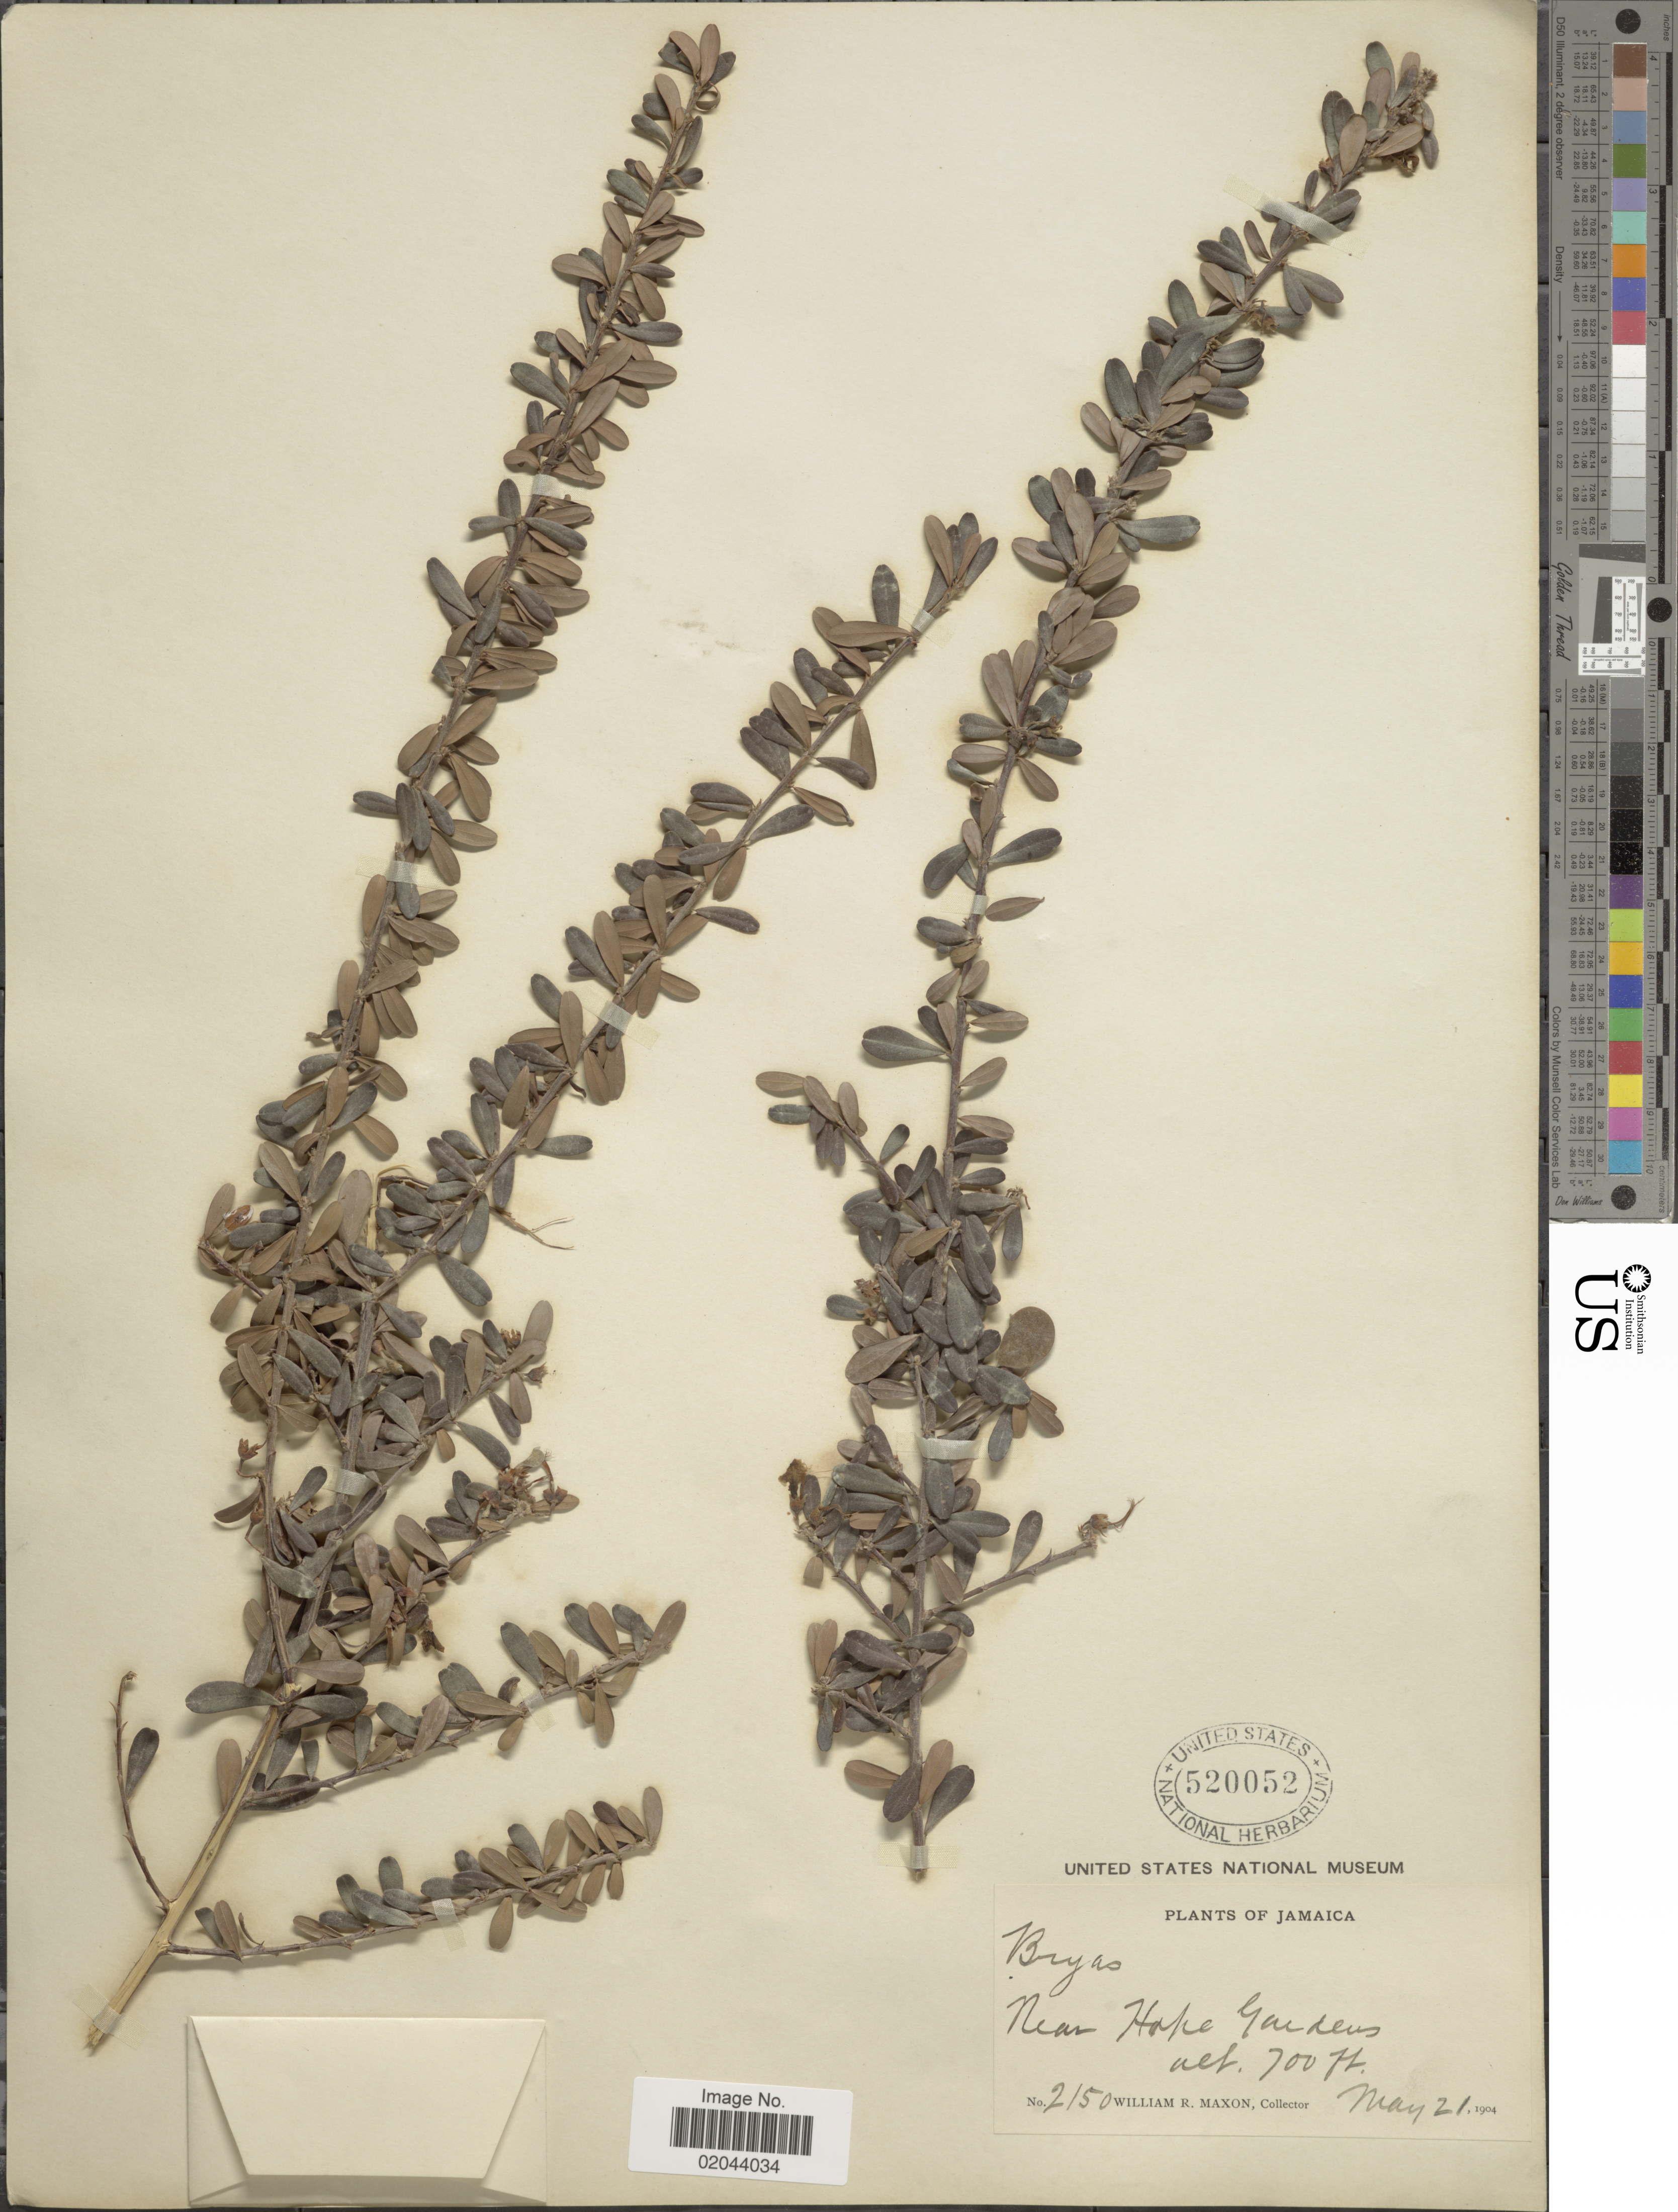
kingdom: Plantae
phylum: Tracheophyta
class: Magnoliopsida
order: Fabales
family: Fabaceae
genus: Brya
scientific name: Brya ebenus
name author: (L.) DC.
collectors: W. R. Maxon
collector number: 2150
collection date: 1904-03-21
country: Jamaica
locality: Near Hake Gardens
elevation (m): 213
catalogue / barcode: US 520052